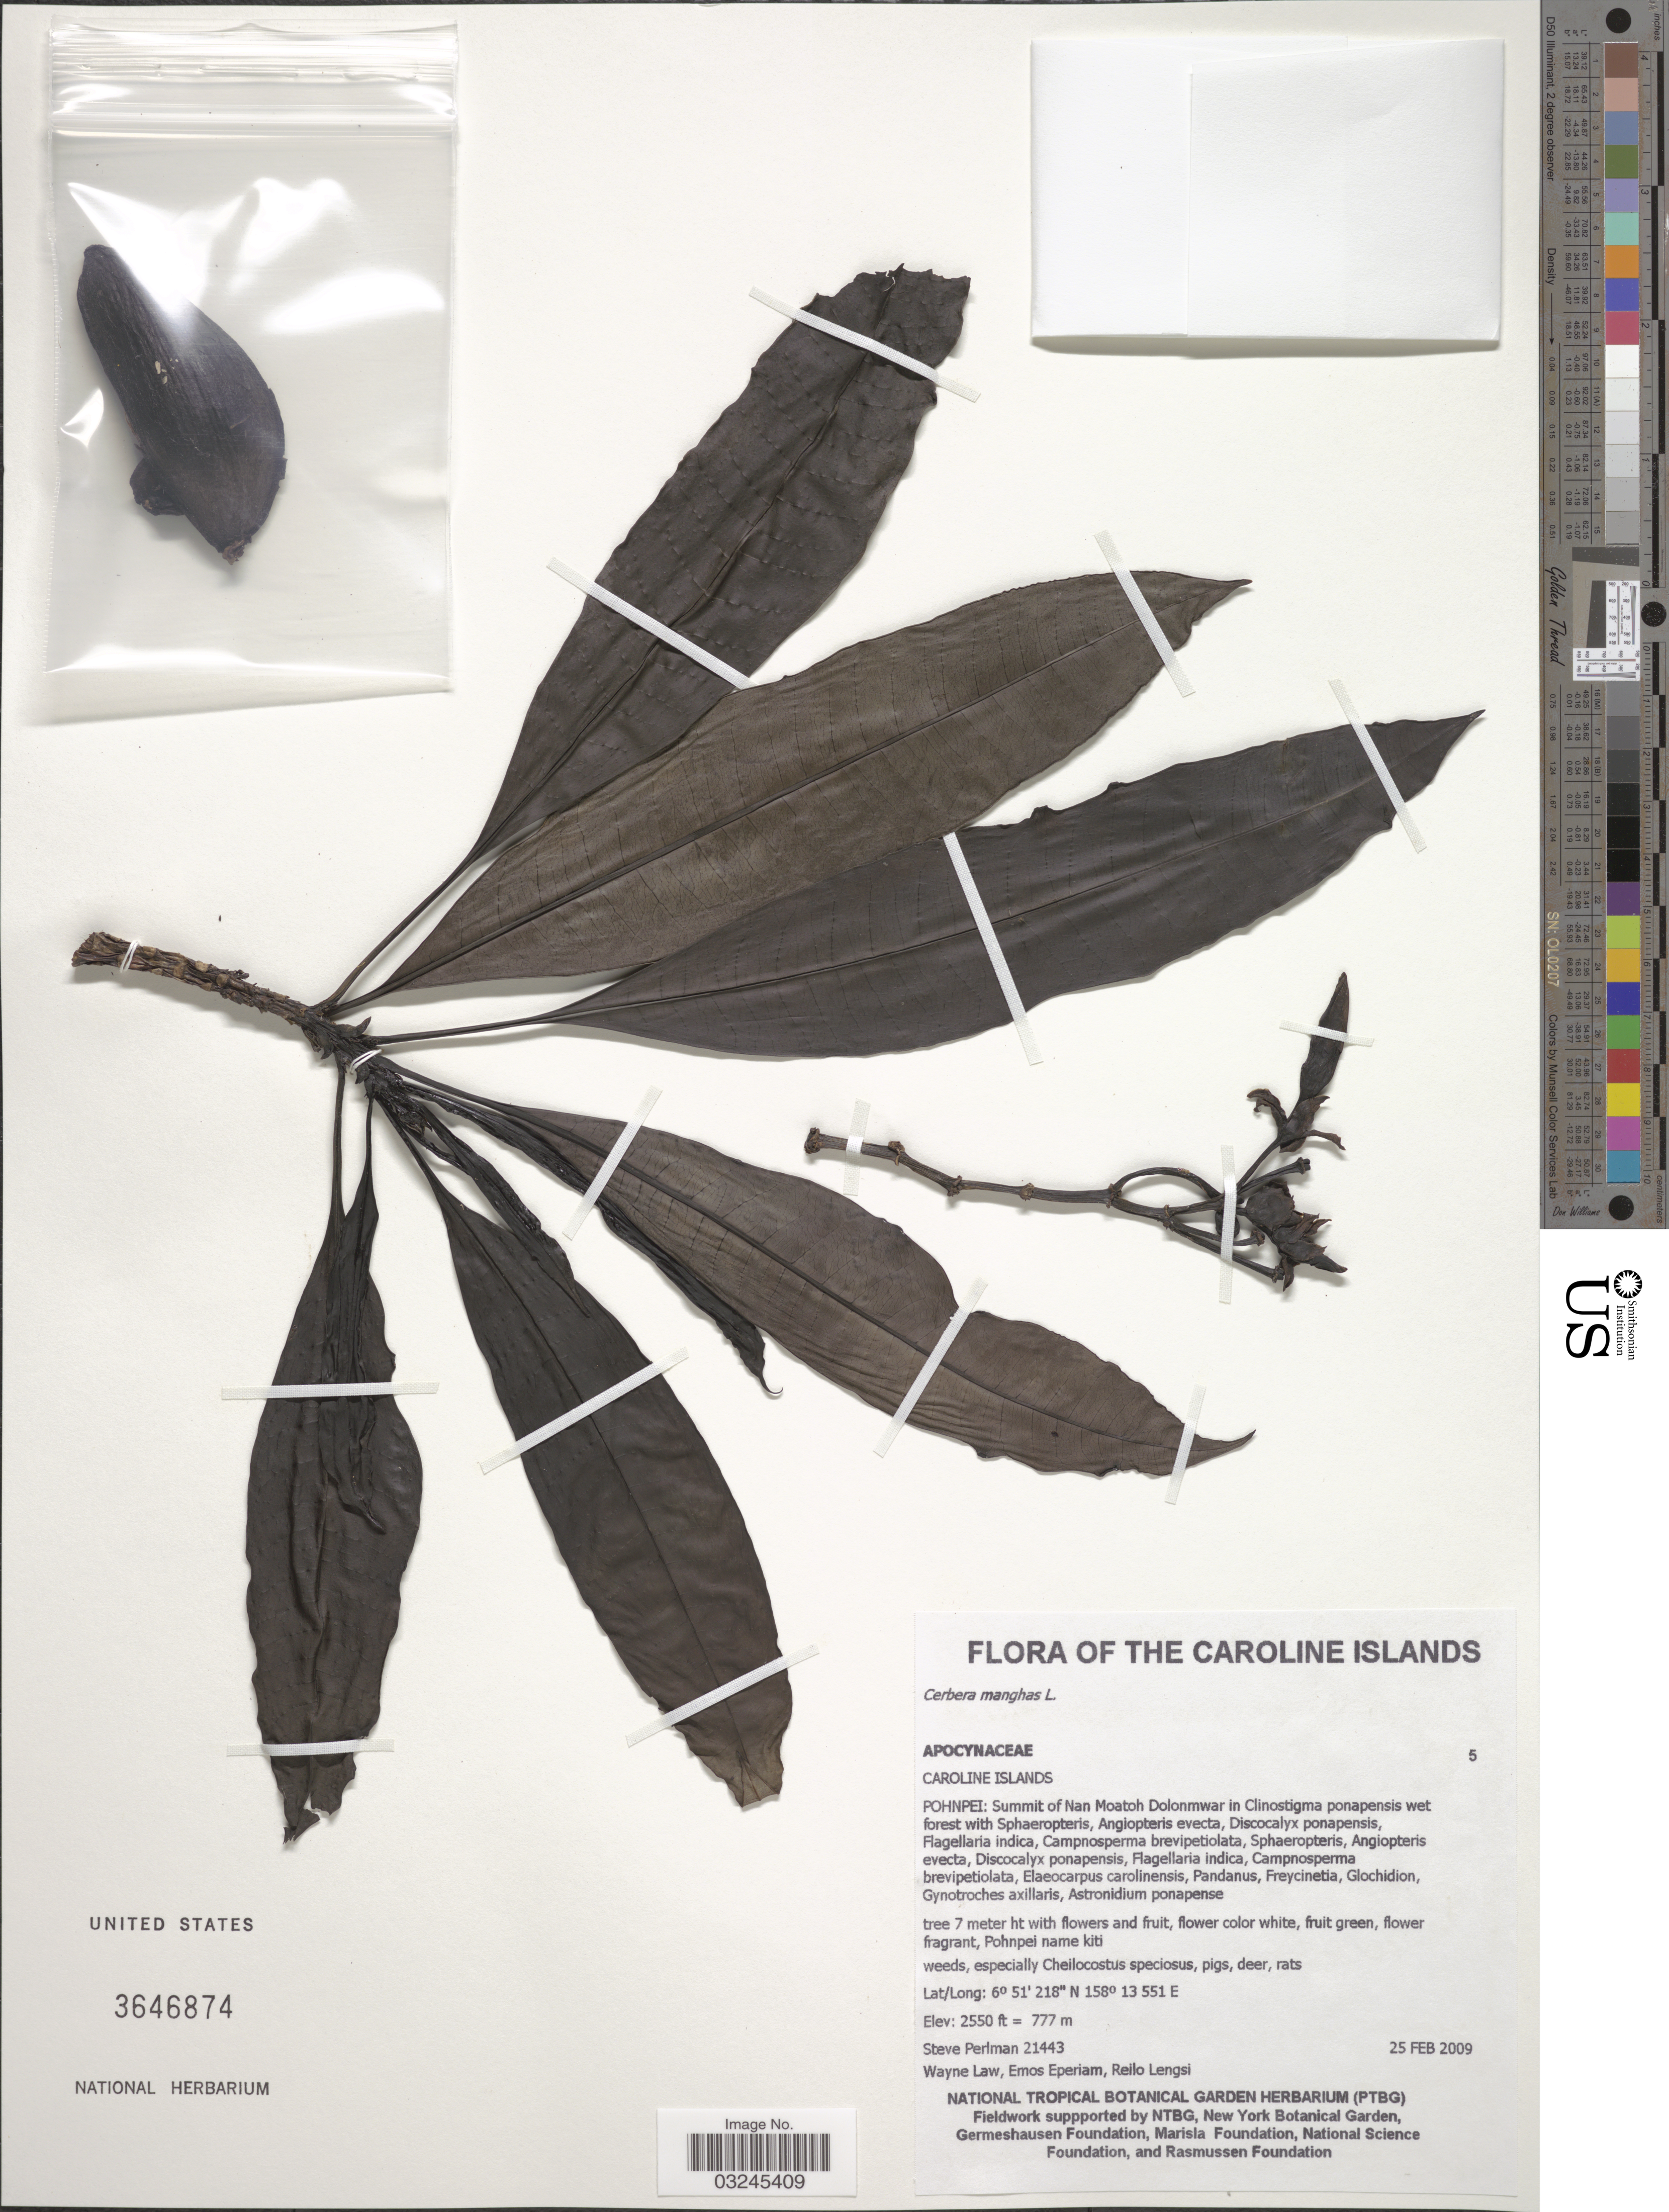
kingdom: Plantae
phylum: Tracheophyta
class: Magnoliopsida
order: Gentianales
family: Apocynaceae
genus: Cerbera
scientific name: Cerbera floribunda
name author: K. Schum.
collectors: S. Perlman, W. Law, E. Eperiam & R. Lengsi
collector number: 21443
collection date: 2009-02-25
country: Micronesia, Federated States of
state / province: Pohnpei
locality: The Caroline Islands. Summit of Nan Moatoh Dolonmwar.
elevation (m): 777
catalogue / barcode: US 3646874